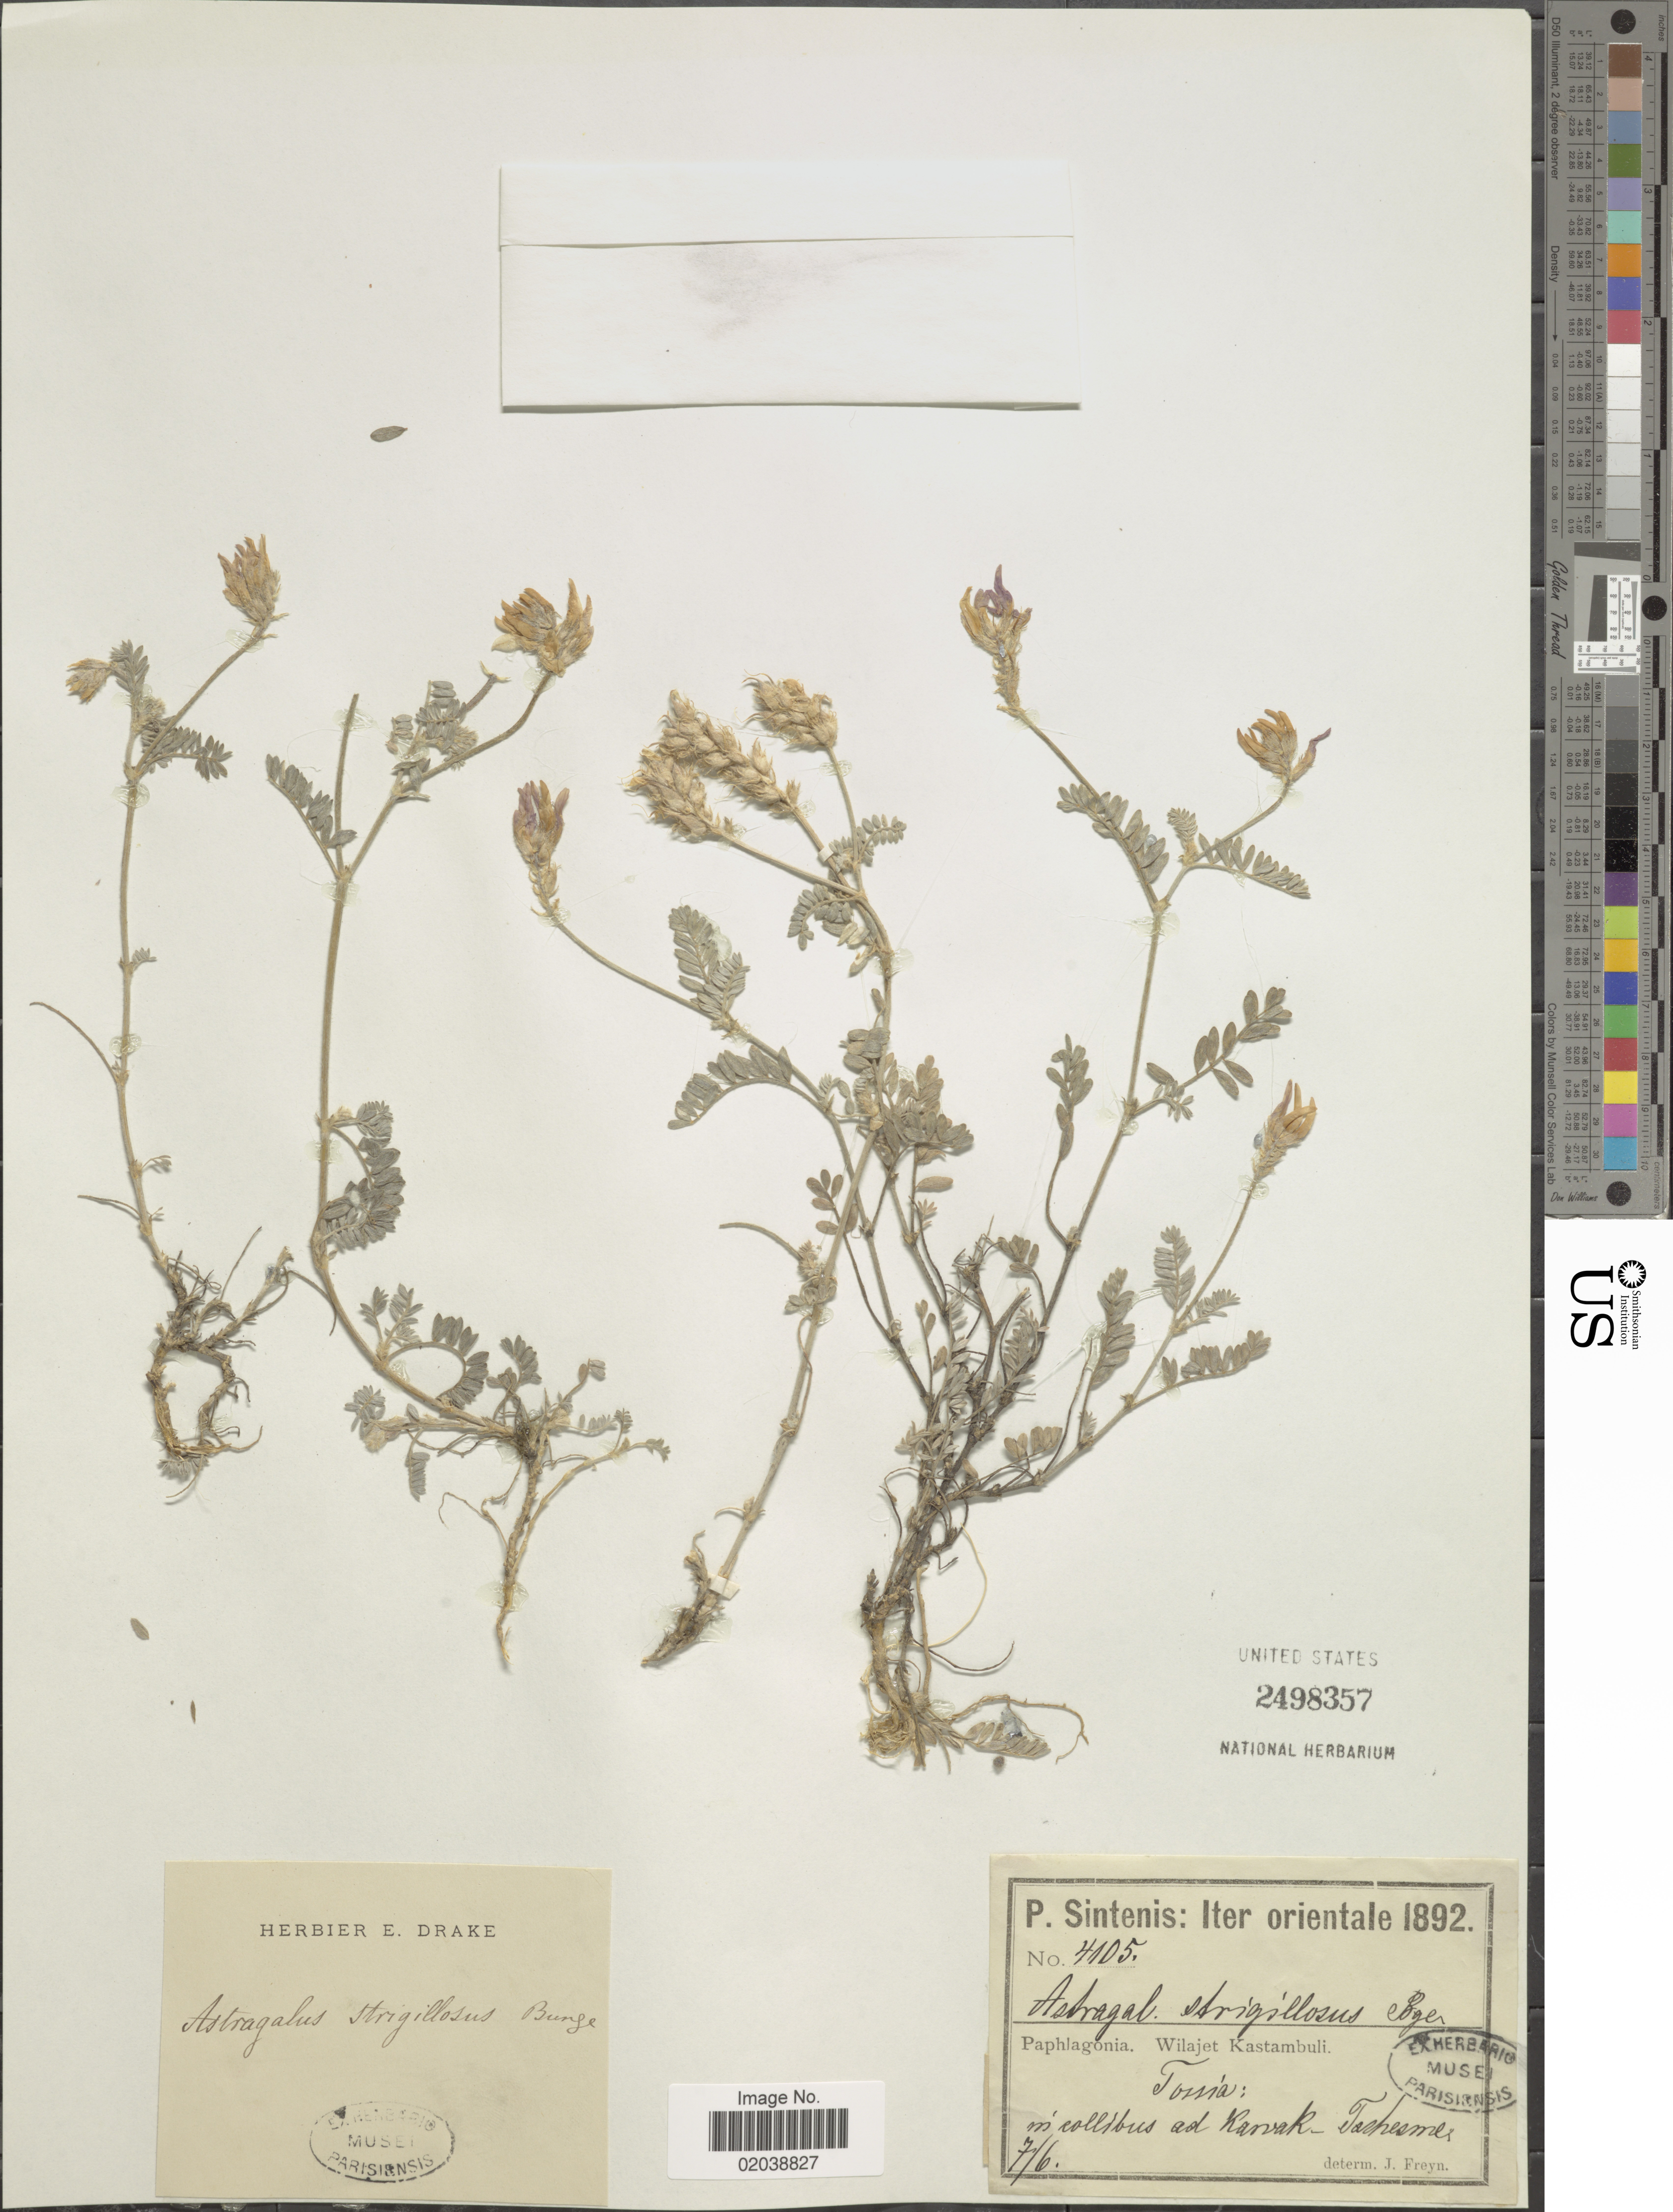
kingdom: Plantae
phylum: Tracheophyta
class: Magnoliopsida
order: Fabales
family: Fabaceae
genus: Astragalus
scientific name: Astragalus strigillosus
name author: Bunge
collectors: P. Sintenis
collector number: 4105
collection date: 1892-06-07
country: Turkey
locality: Paphlagonia, Wilajet Kastambuli, Tossia: in collibus ad Kanak-Tashesme [interpreted]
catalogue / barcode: US 2498357